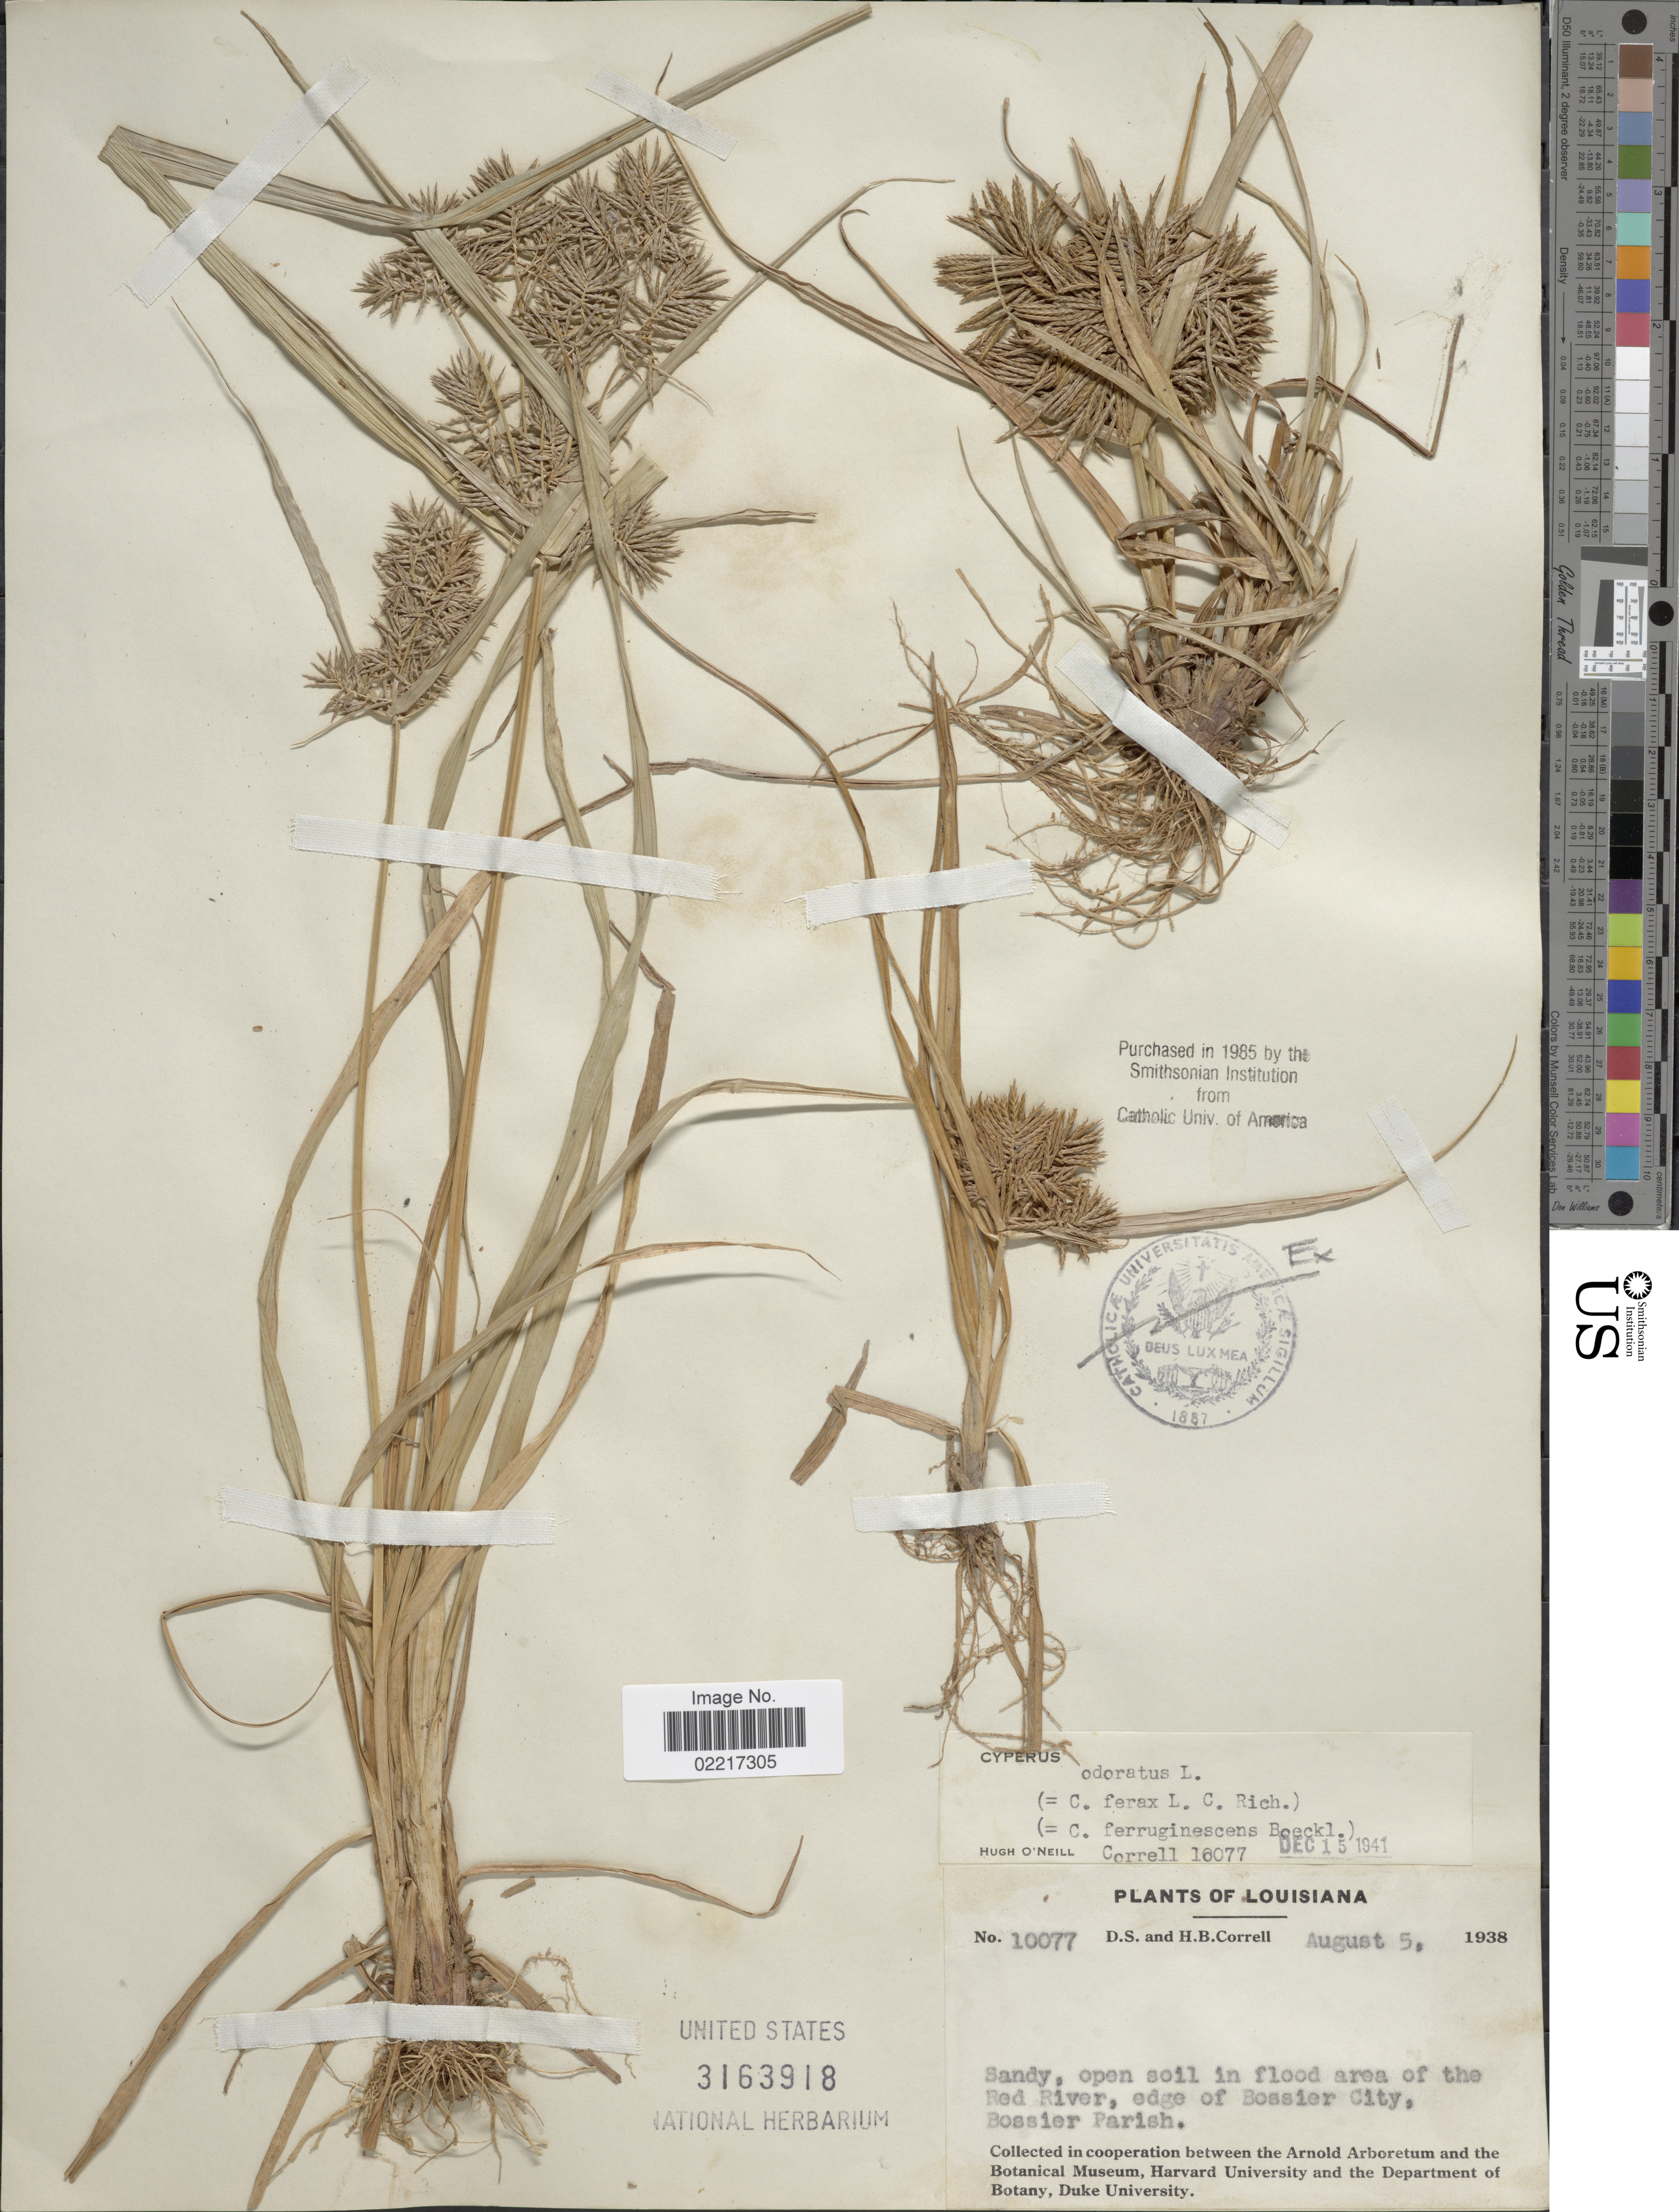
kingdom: Plantae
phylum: Tracheophyta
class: Liliopsida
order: Poales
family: Cyperaceae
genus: Cyperus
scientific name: Cyperus odoratus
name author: L.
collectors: D. S. Correll & H. Correll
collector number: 10077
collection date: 1938-08-05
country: United States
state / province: Louisiana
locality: Sandy, open soil in flood area of the Red River, edge of Bossier City, Bossier Parish,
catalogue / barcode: US 3163918